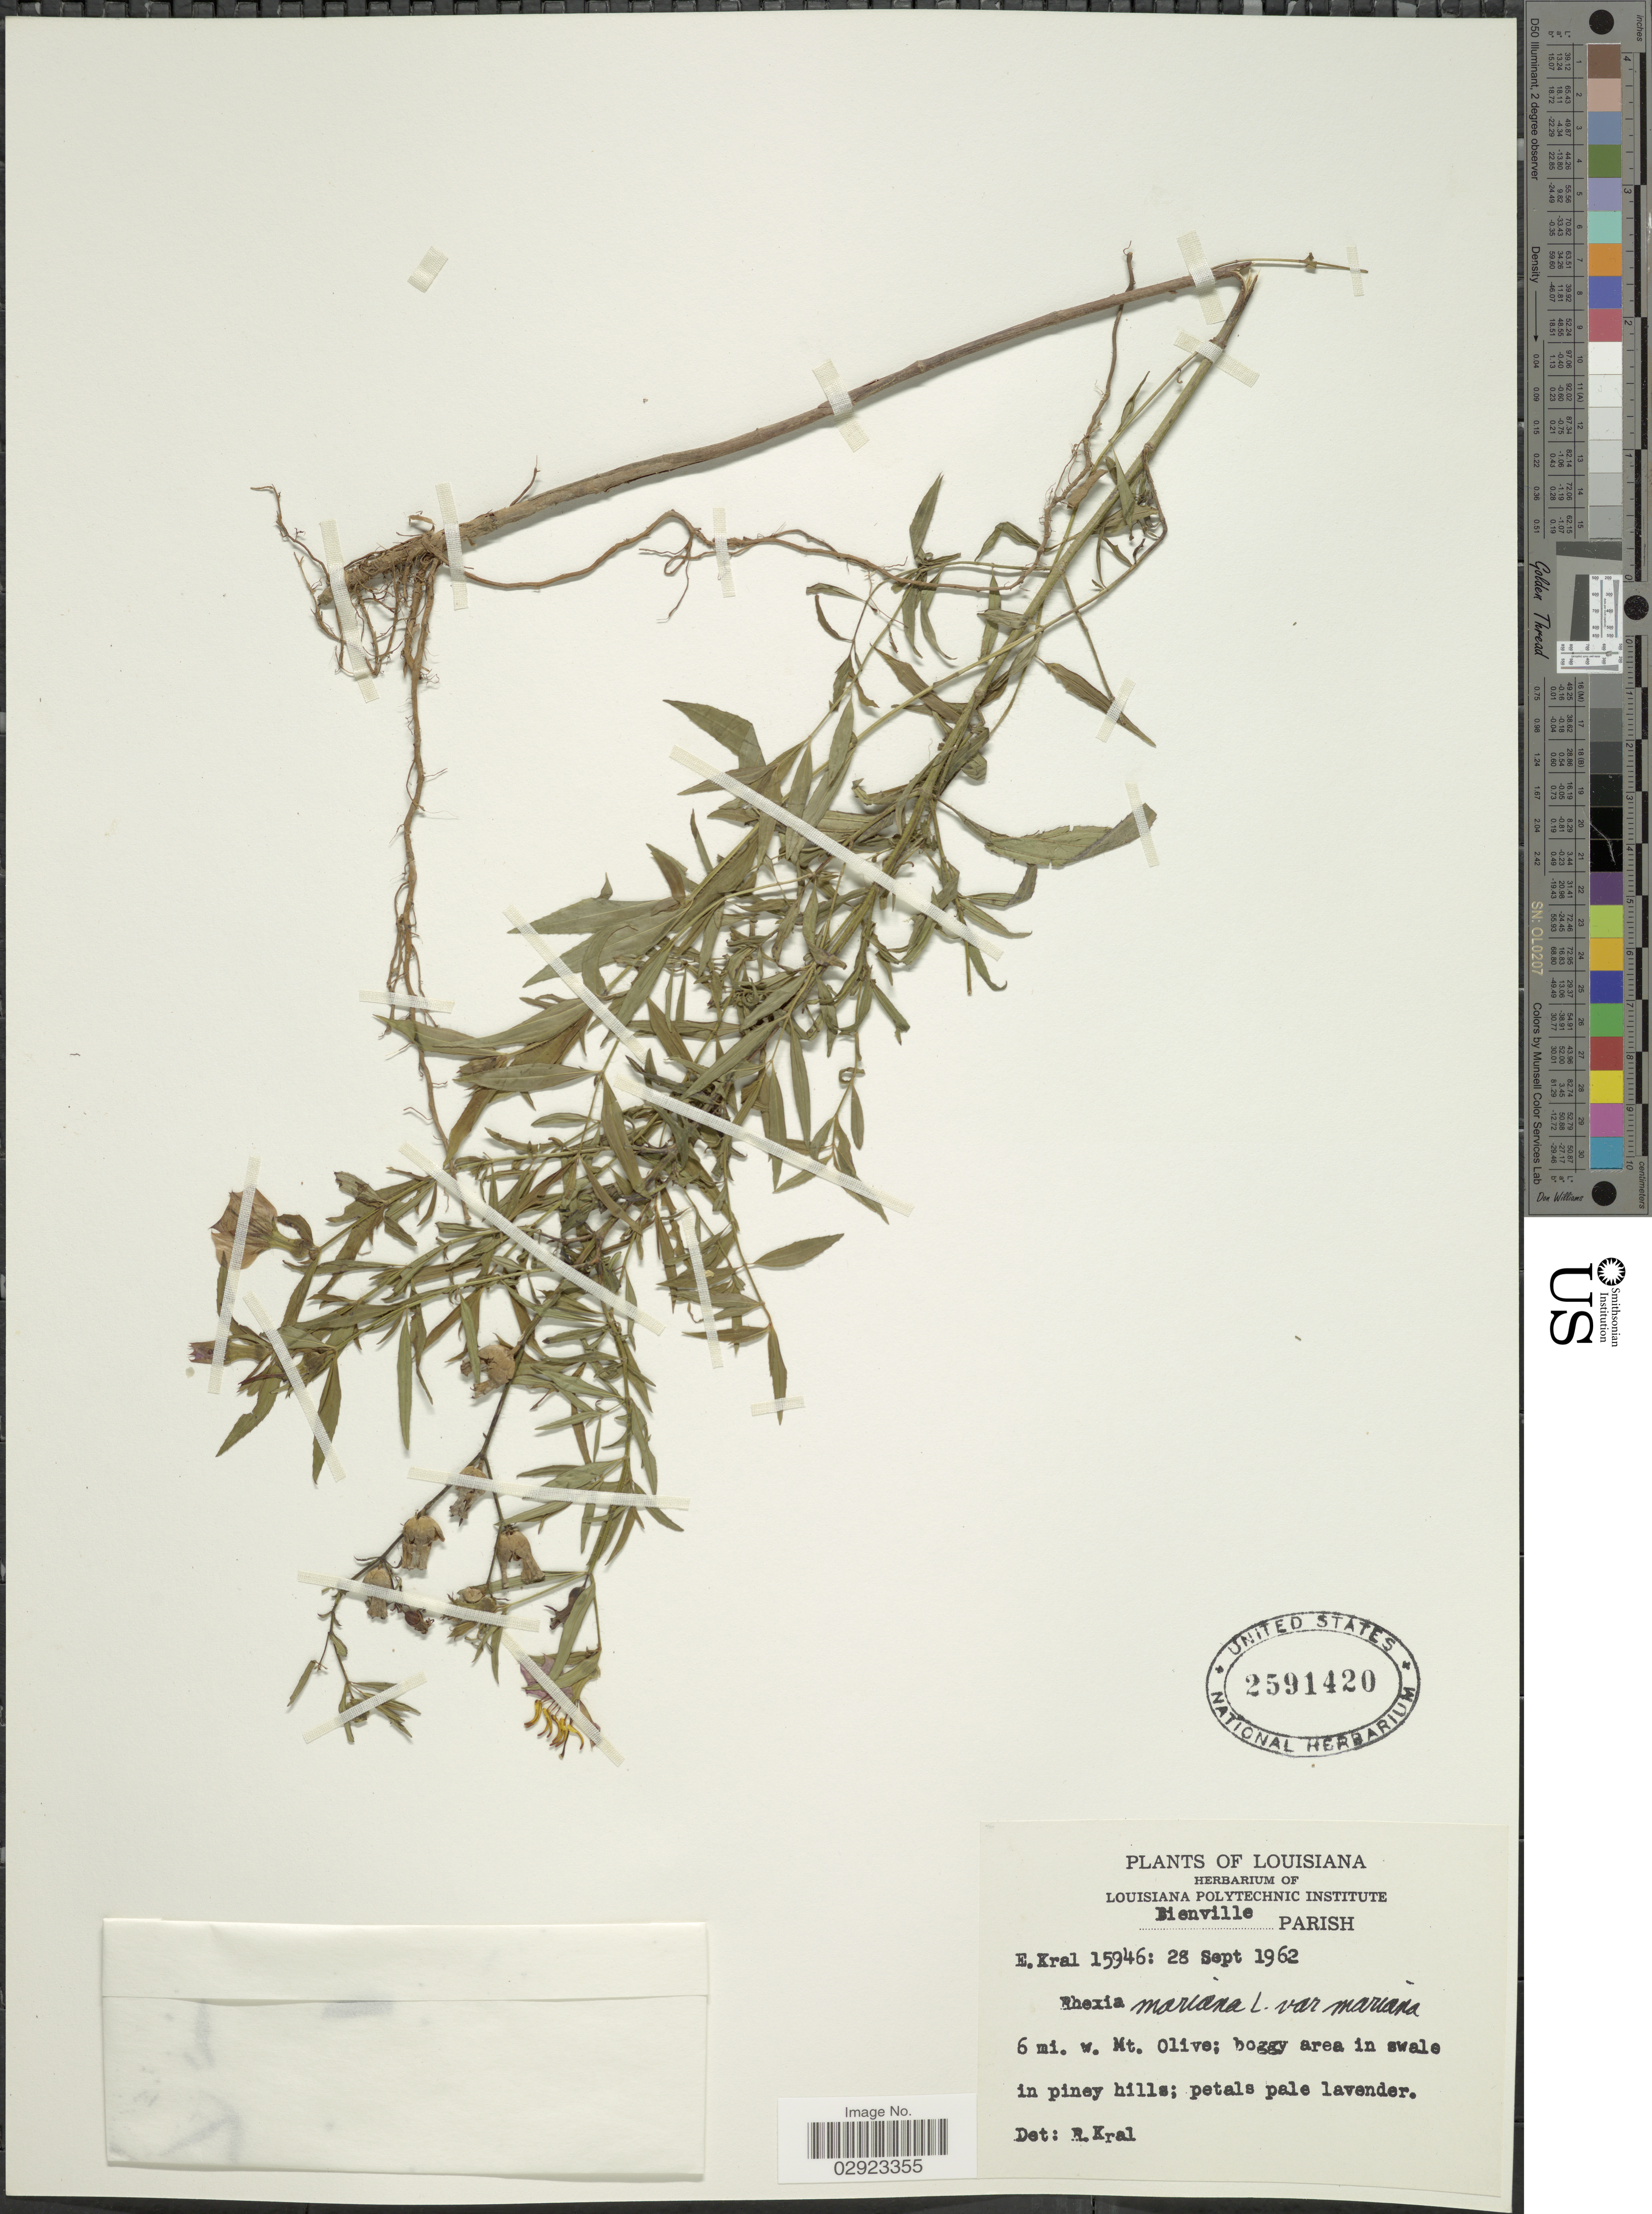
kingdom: Plantae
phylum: Tracheophyta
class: Magnoliopsida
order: Myrtales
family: Melastomataceae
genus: Rhexia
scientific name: Rhexia mariana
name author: L.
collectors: E. Kral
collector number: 15946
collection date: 1962-09-28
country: United States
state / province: Louisiana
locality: Bienville Parish, 6 mi. w. Mt. Olive.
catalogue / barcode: US 2591420